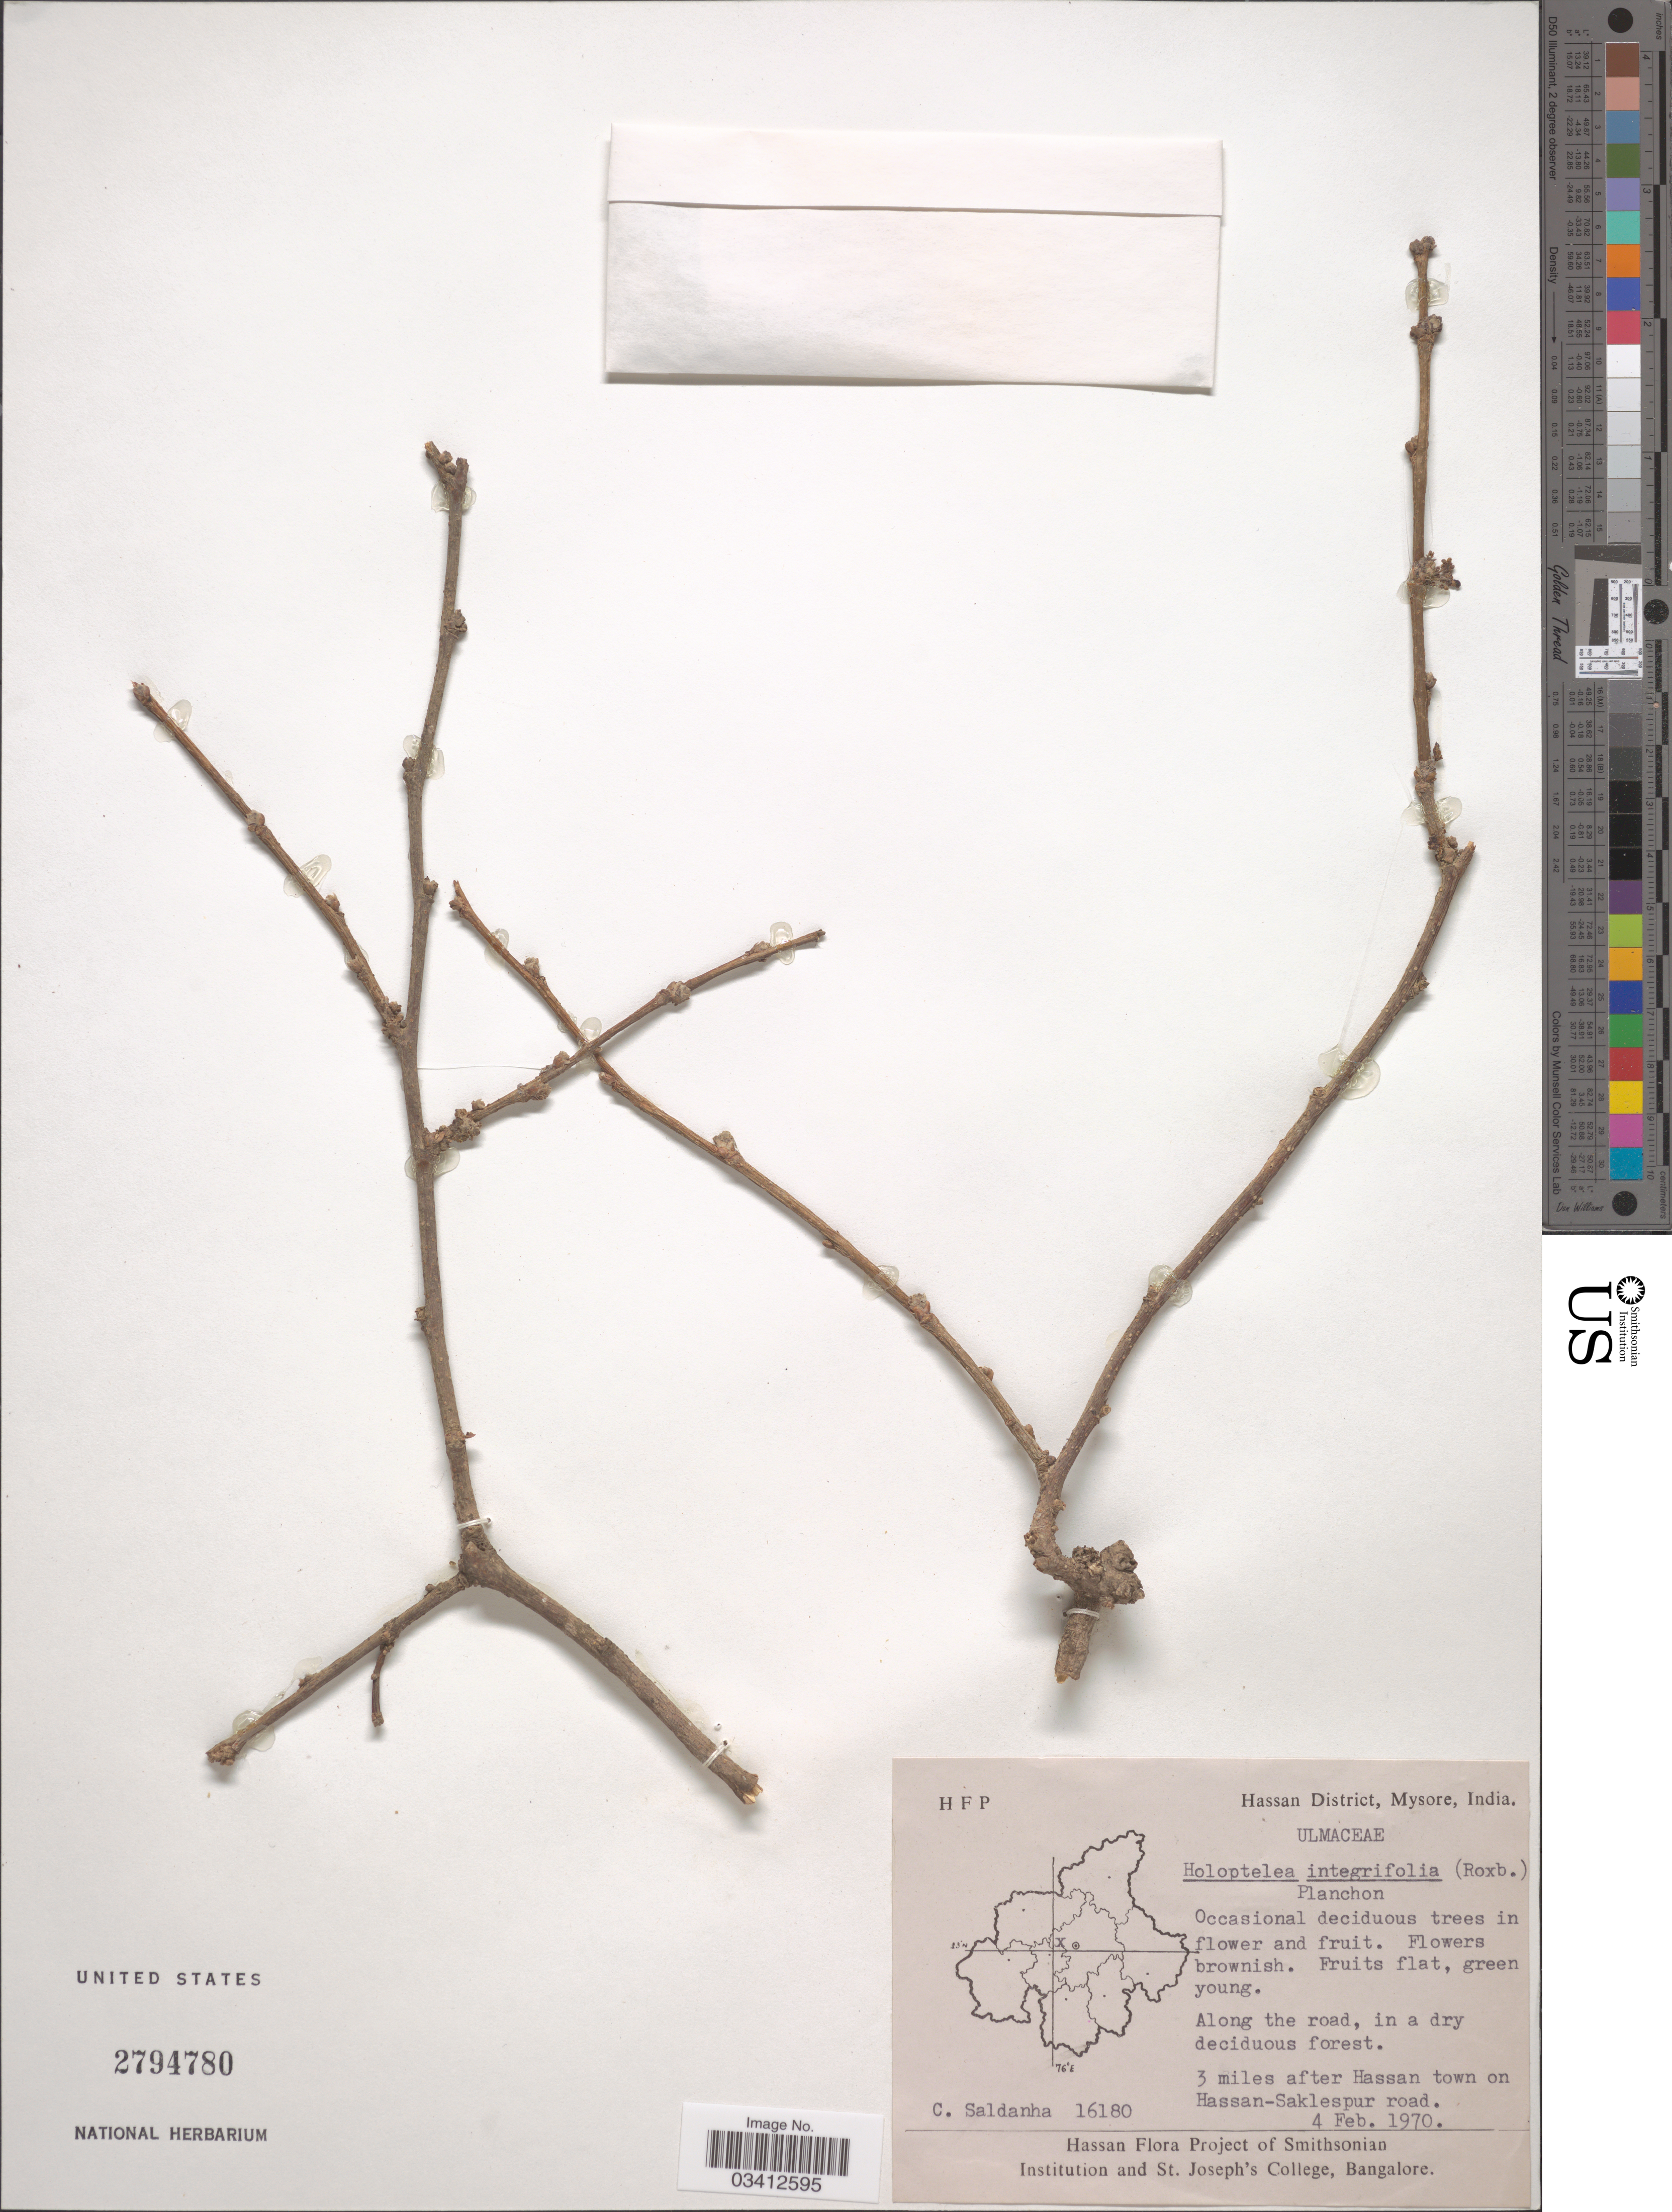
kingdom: Plantae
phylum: Tracheophyta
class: Magnoliopsida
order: Rosales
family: Ulmaceae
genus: Holoptelea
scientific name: Holoptelea integrifolia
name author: (Roxb.) Planch.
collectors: C. Saldanha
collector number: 16180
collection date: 1970-02-04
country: India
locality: Hassan District, Mysore. Along the road. 3 miles after Hassan town on Hassan-Saklespur road.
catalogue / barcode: US 2794780